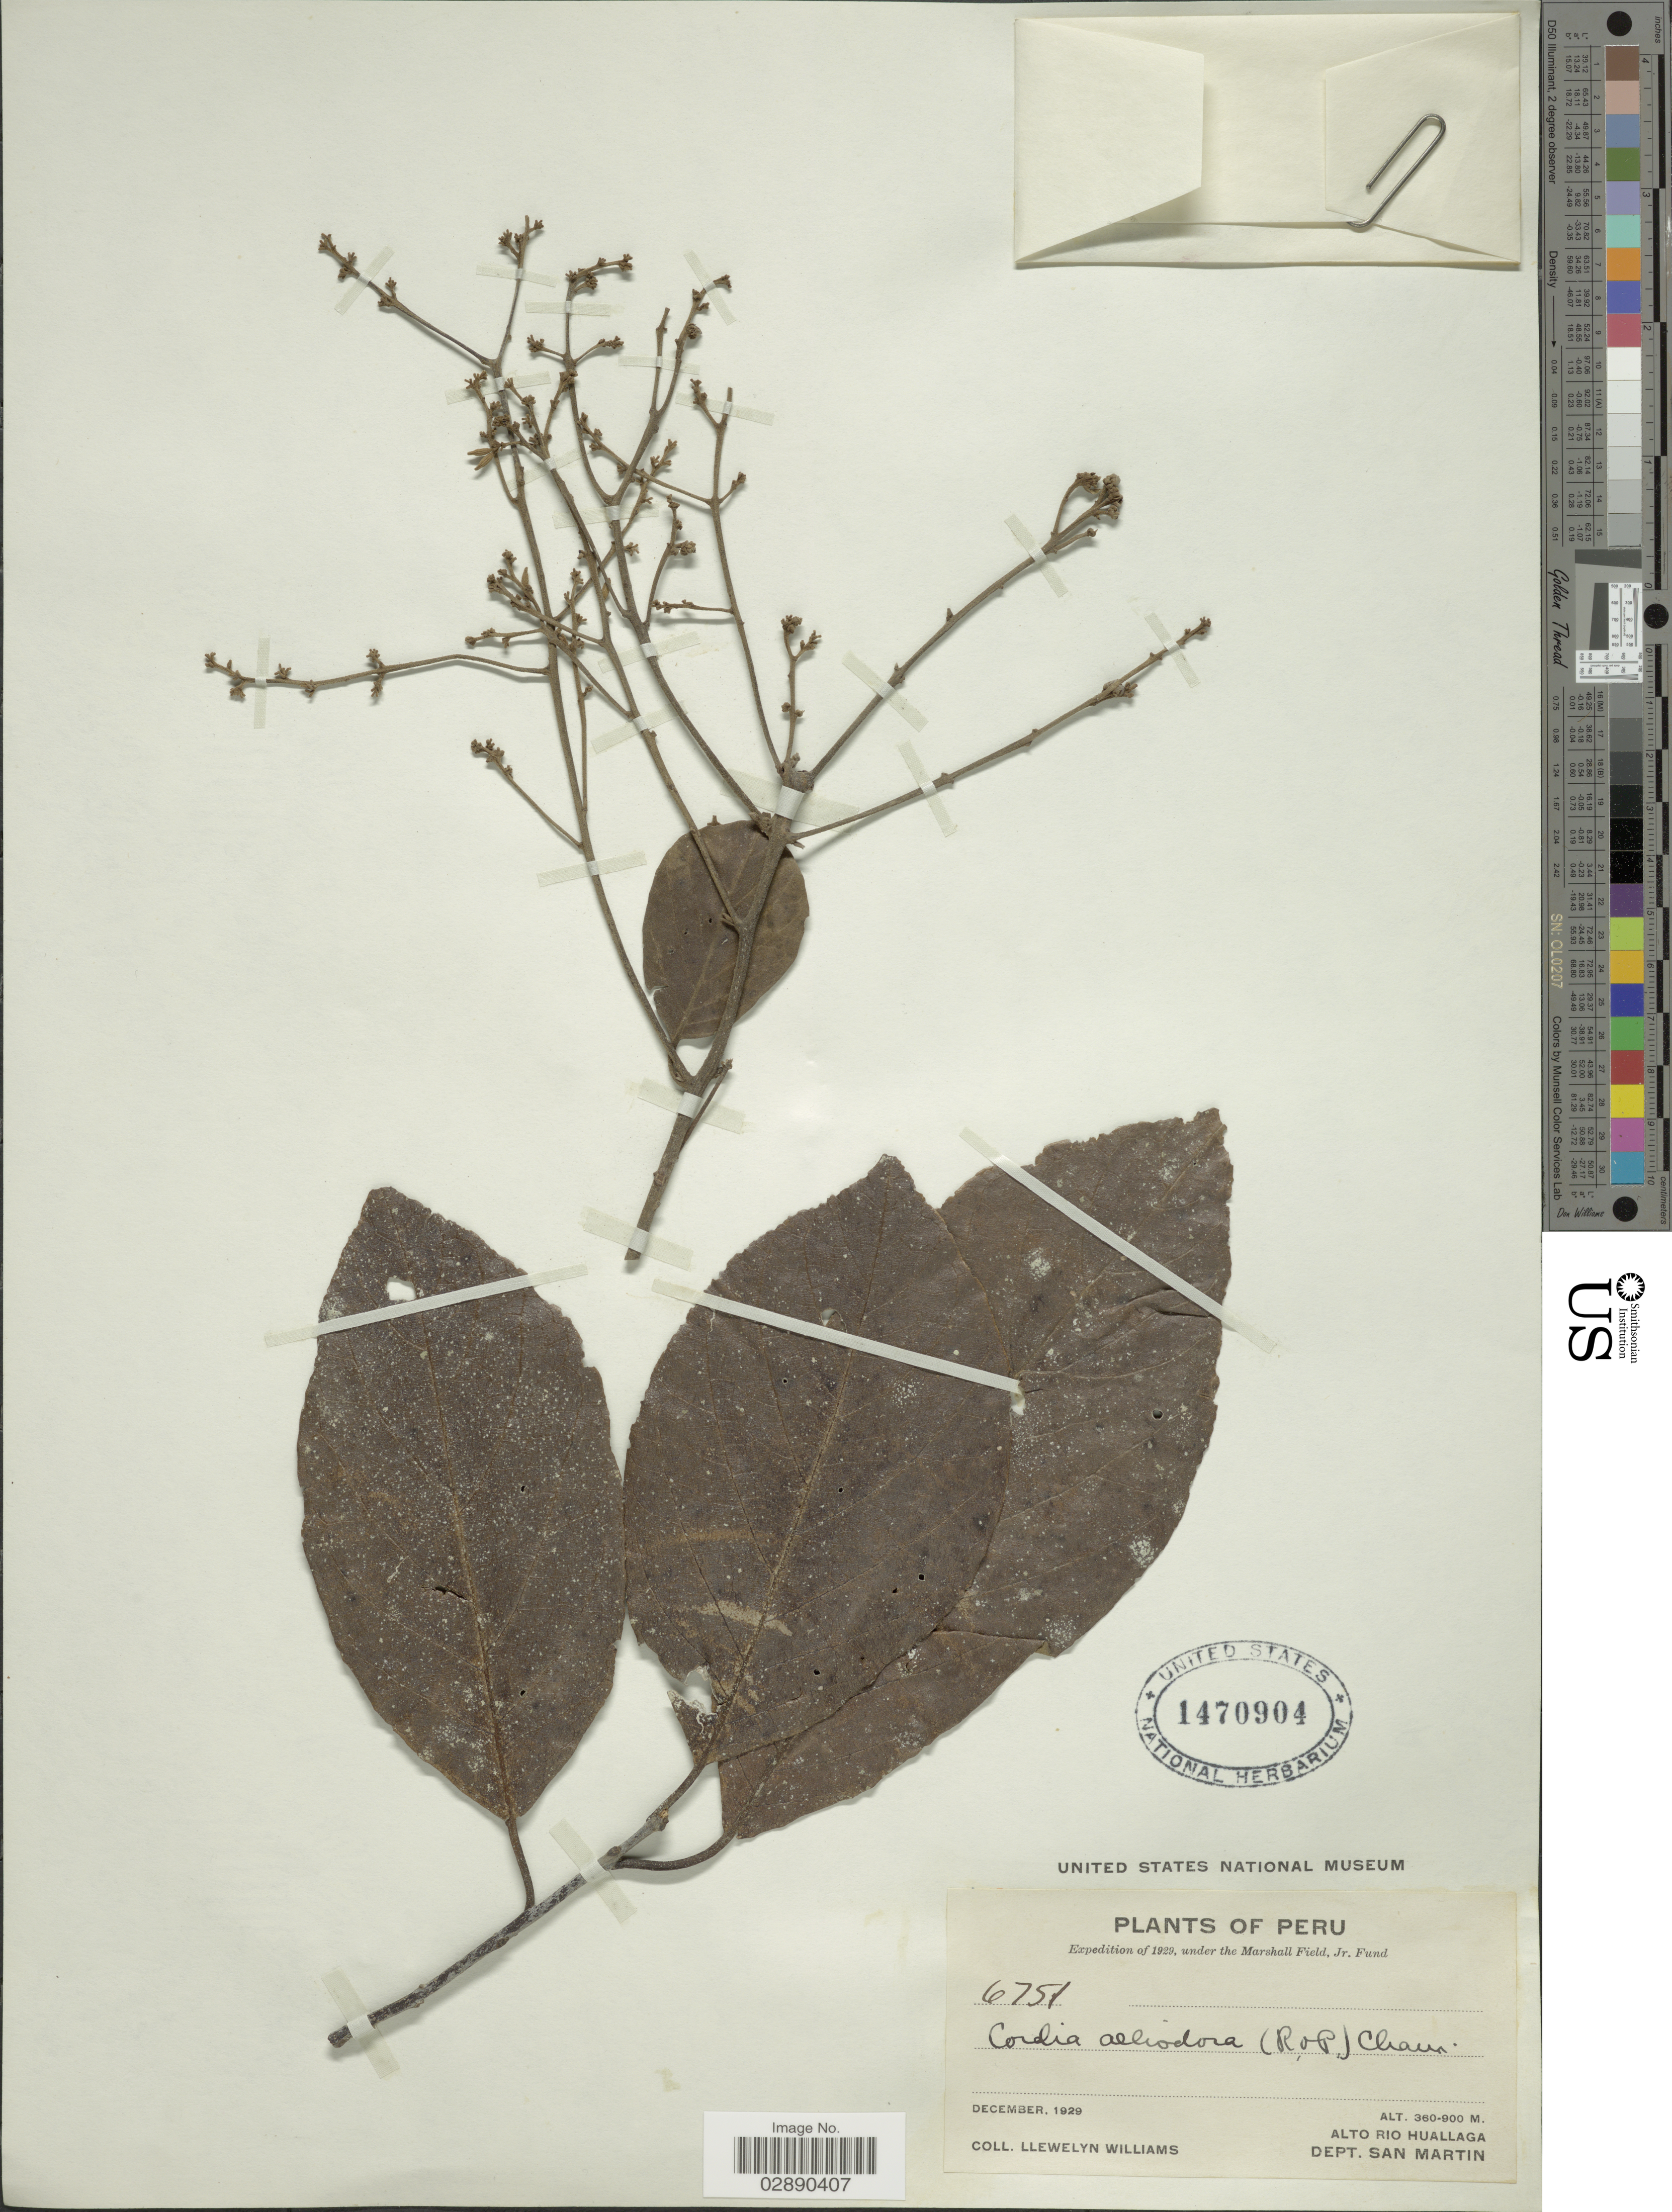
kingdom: Plantae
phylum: Tracheophyta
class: Magnoliopsida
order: Boraginales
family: Cordiaceae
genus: Cordia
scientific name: Cordia alliodora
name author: (Ruiz & Pav.) Oken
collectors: Ll. Williams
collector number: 6751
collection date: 1929-12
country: Peru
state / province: San Martín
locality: Alto Rio Huallaga, Dept. San Martin.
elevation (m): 360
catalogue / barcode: US 1470904